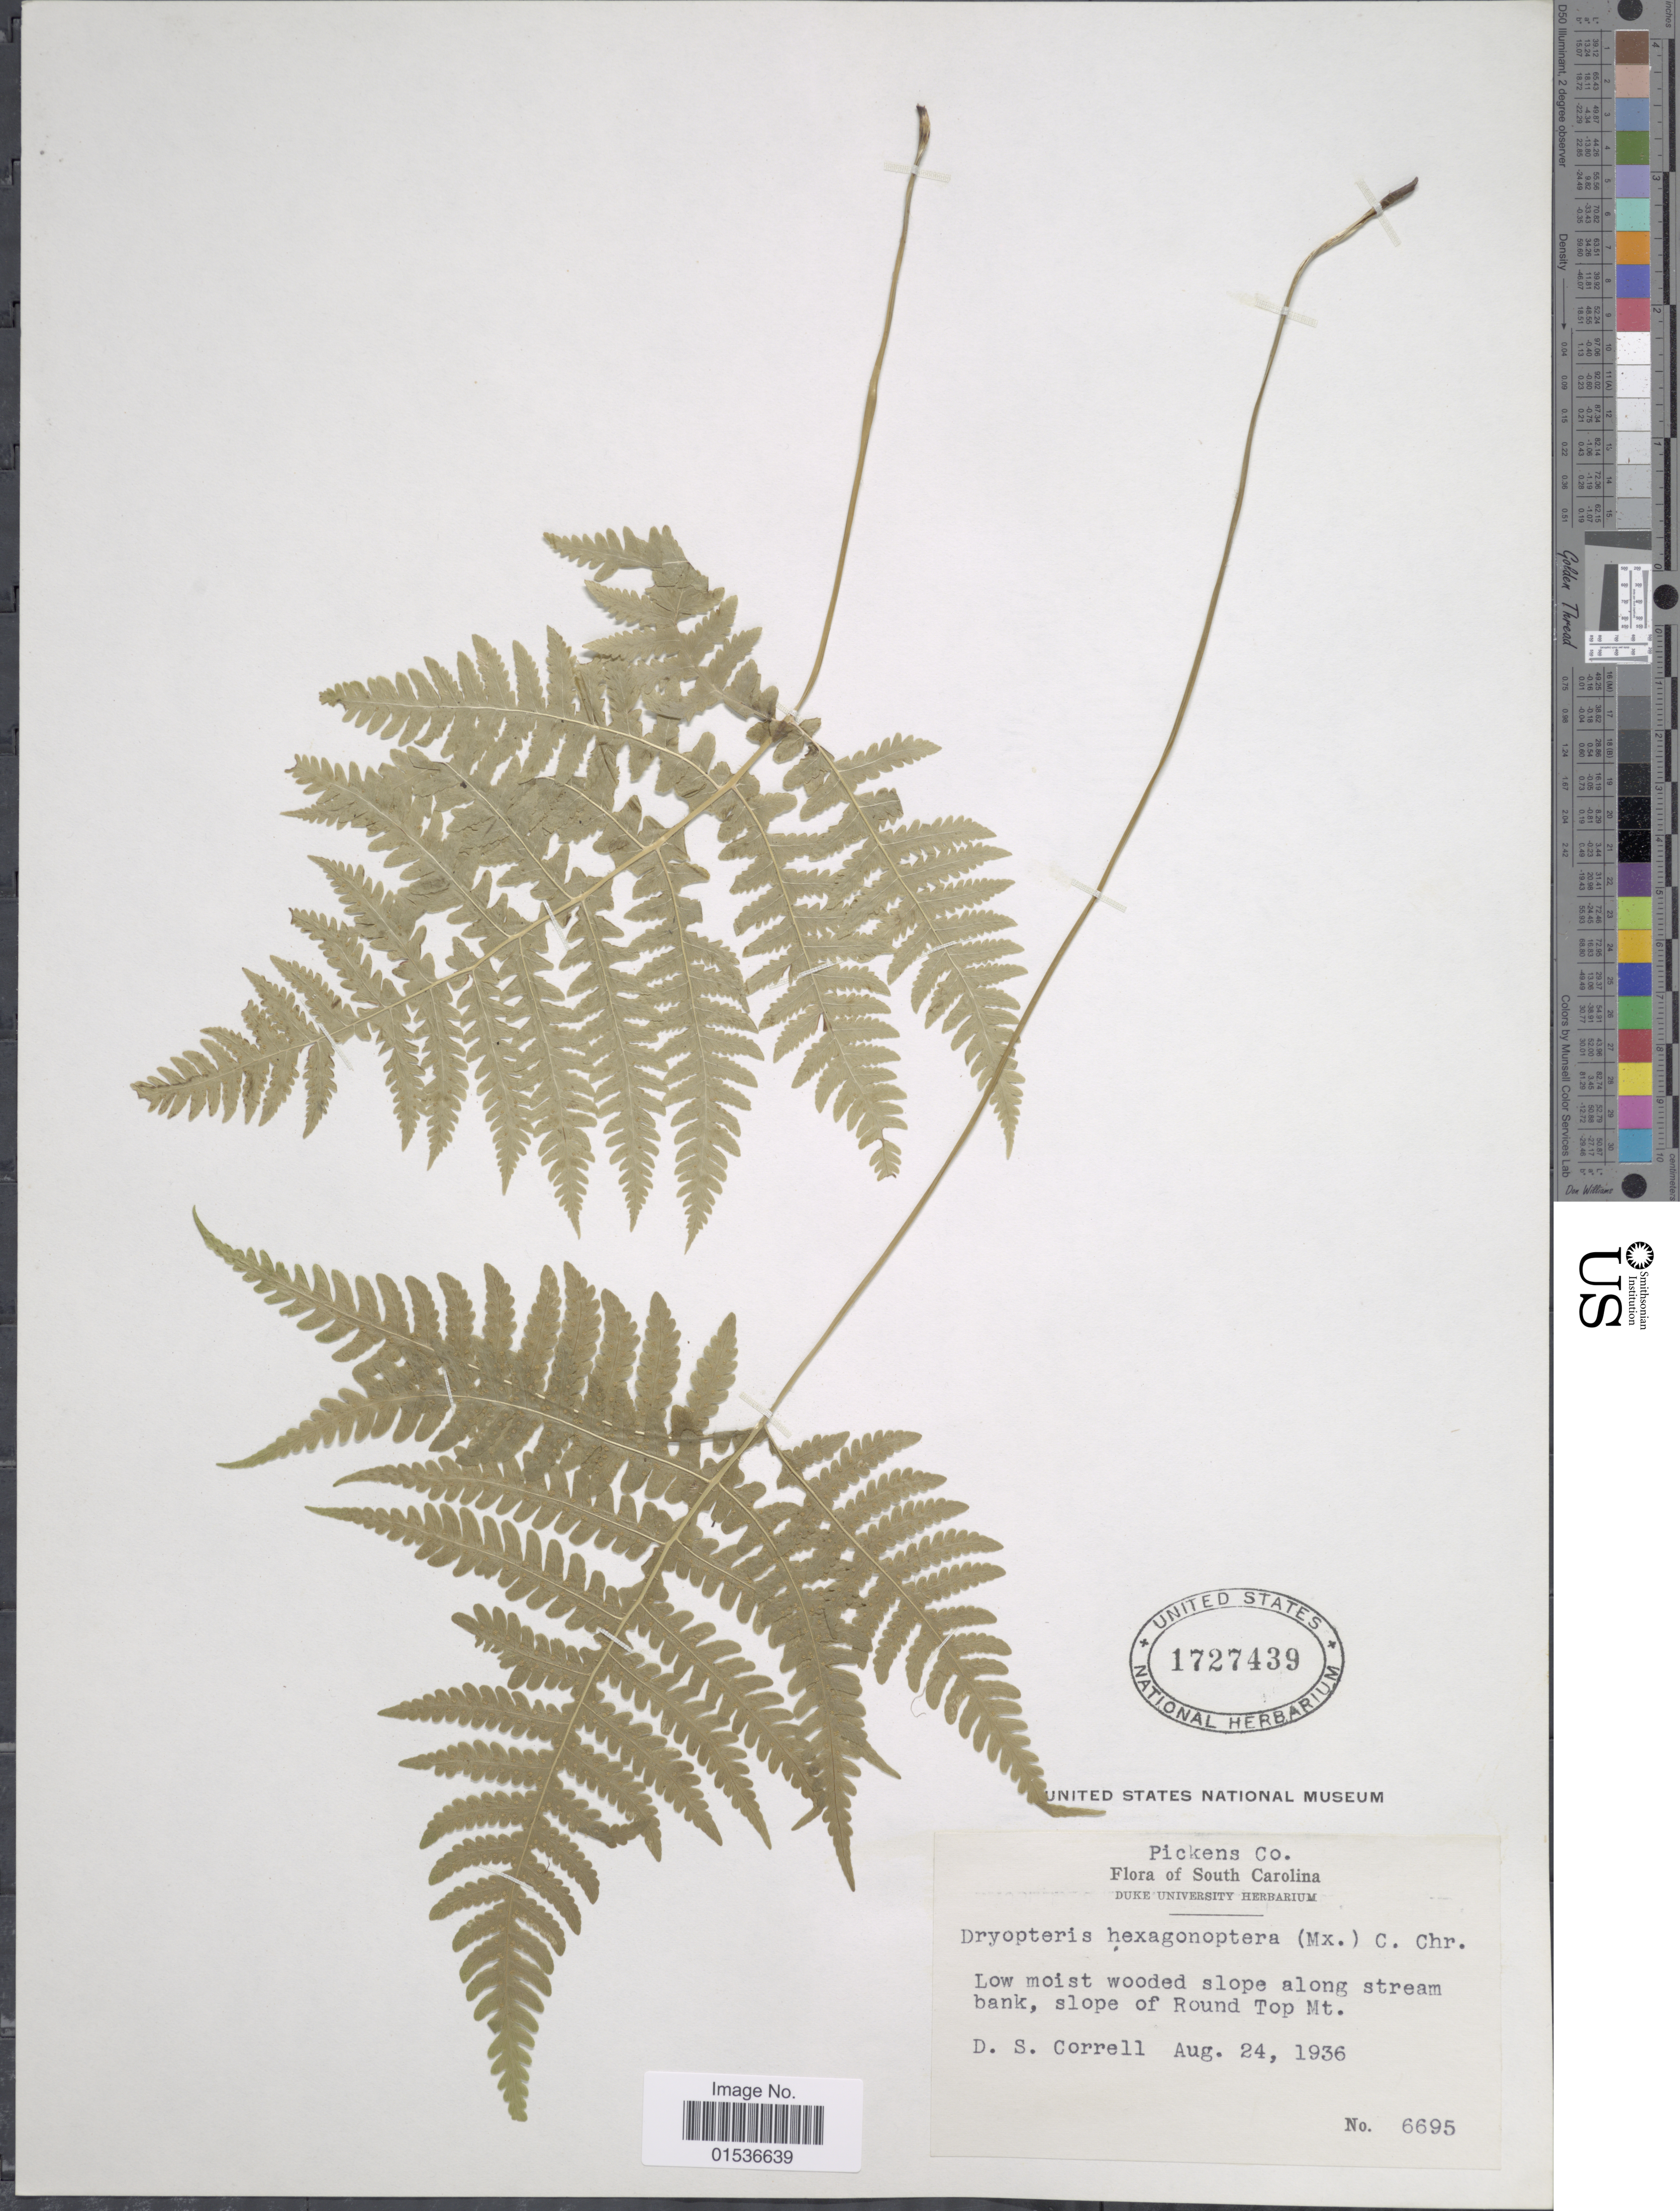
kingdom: Plantae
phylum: Tracheophyta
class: Polypodiopsida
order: Polypodiales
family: Thelypteridaceae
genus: Phegopteris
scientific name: Phegopteris hexagonoptera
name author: (Michx.) Fée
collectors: D. S. Correll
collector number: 6695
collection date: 1936-08-24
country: United States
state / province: South Carolina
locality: Pickens Co. South Carolina. Low moist wooded slope along stream bank, slope of Round Top Mt.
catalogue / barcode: US 1727439